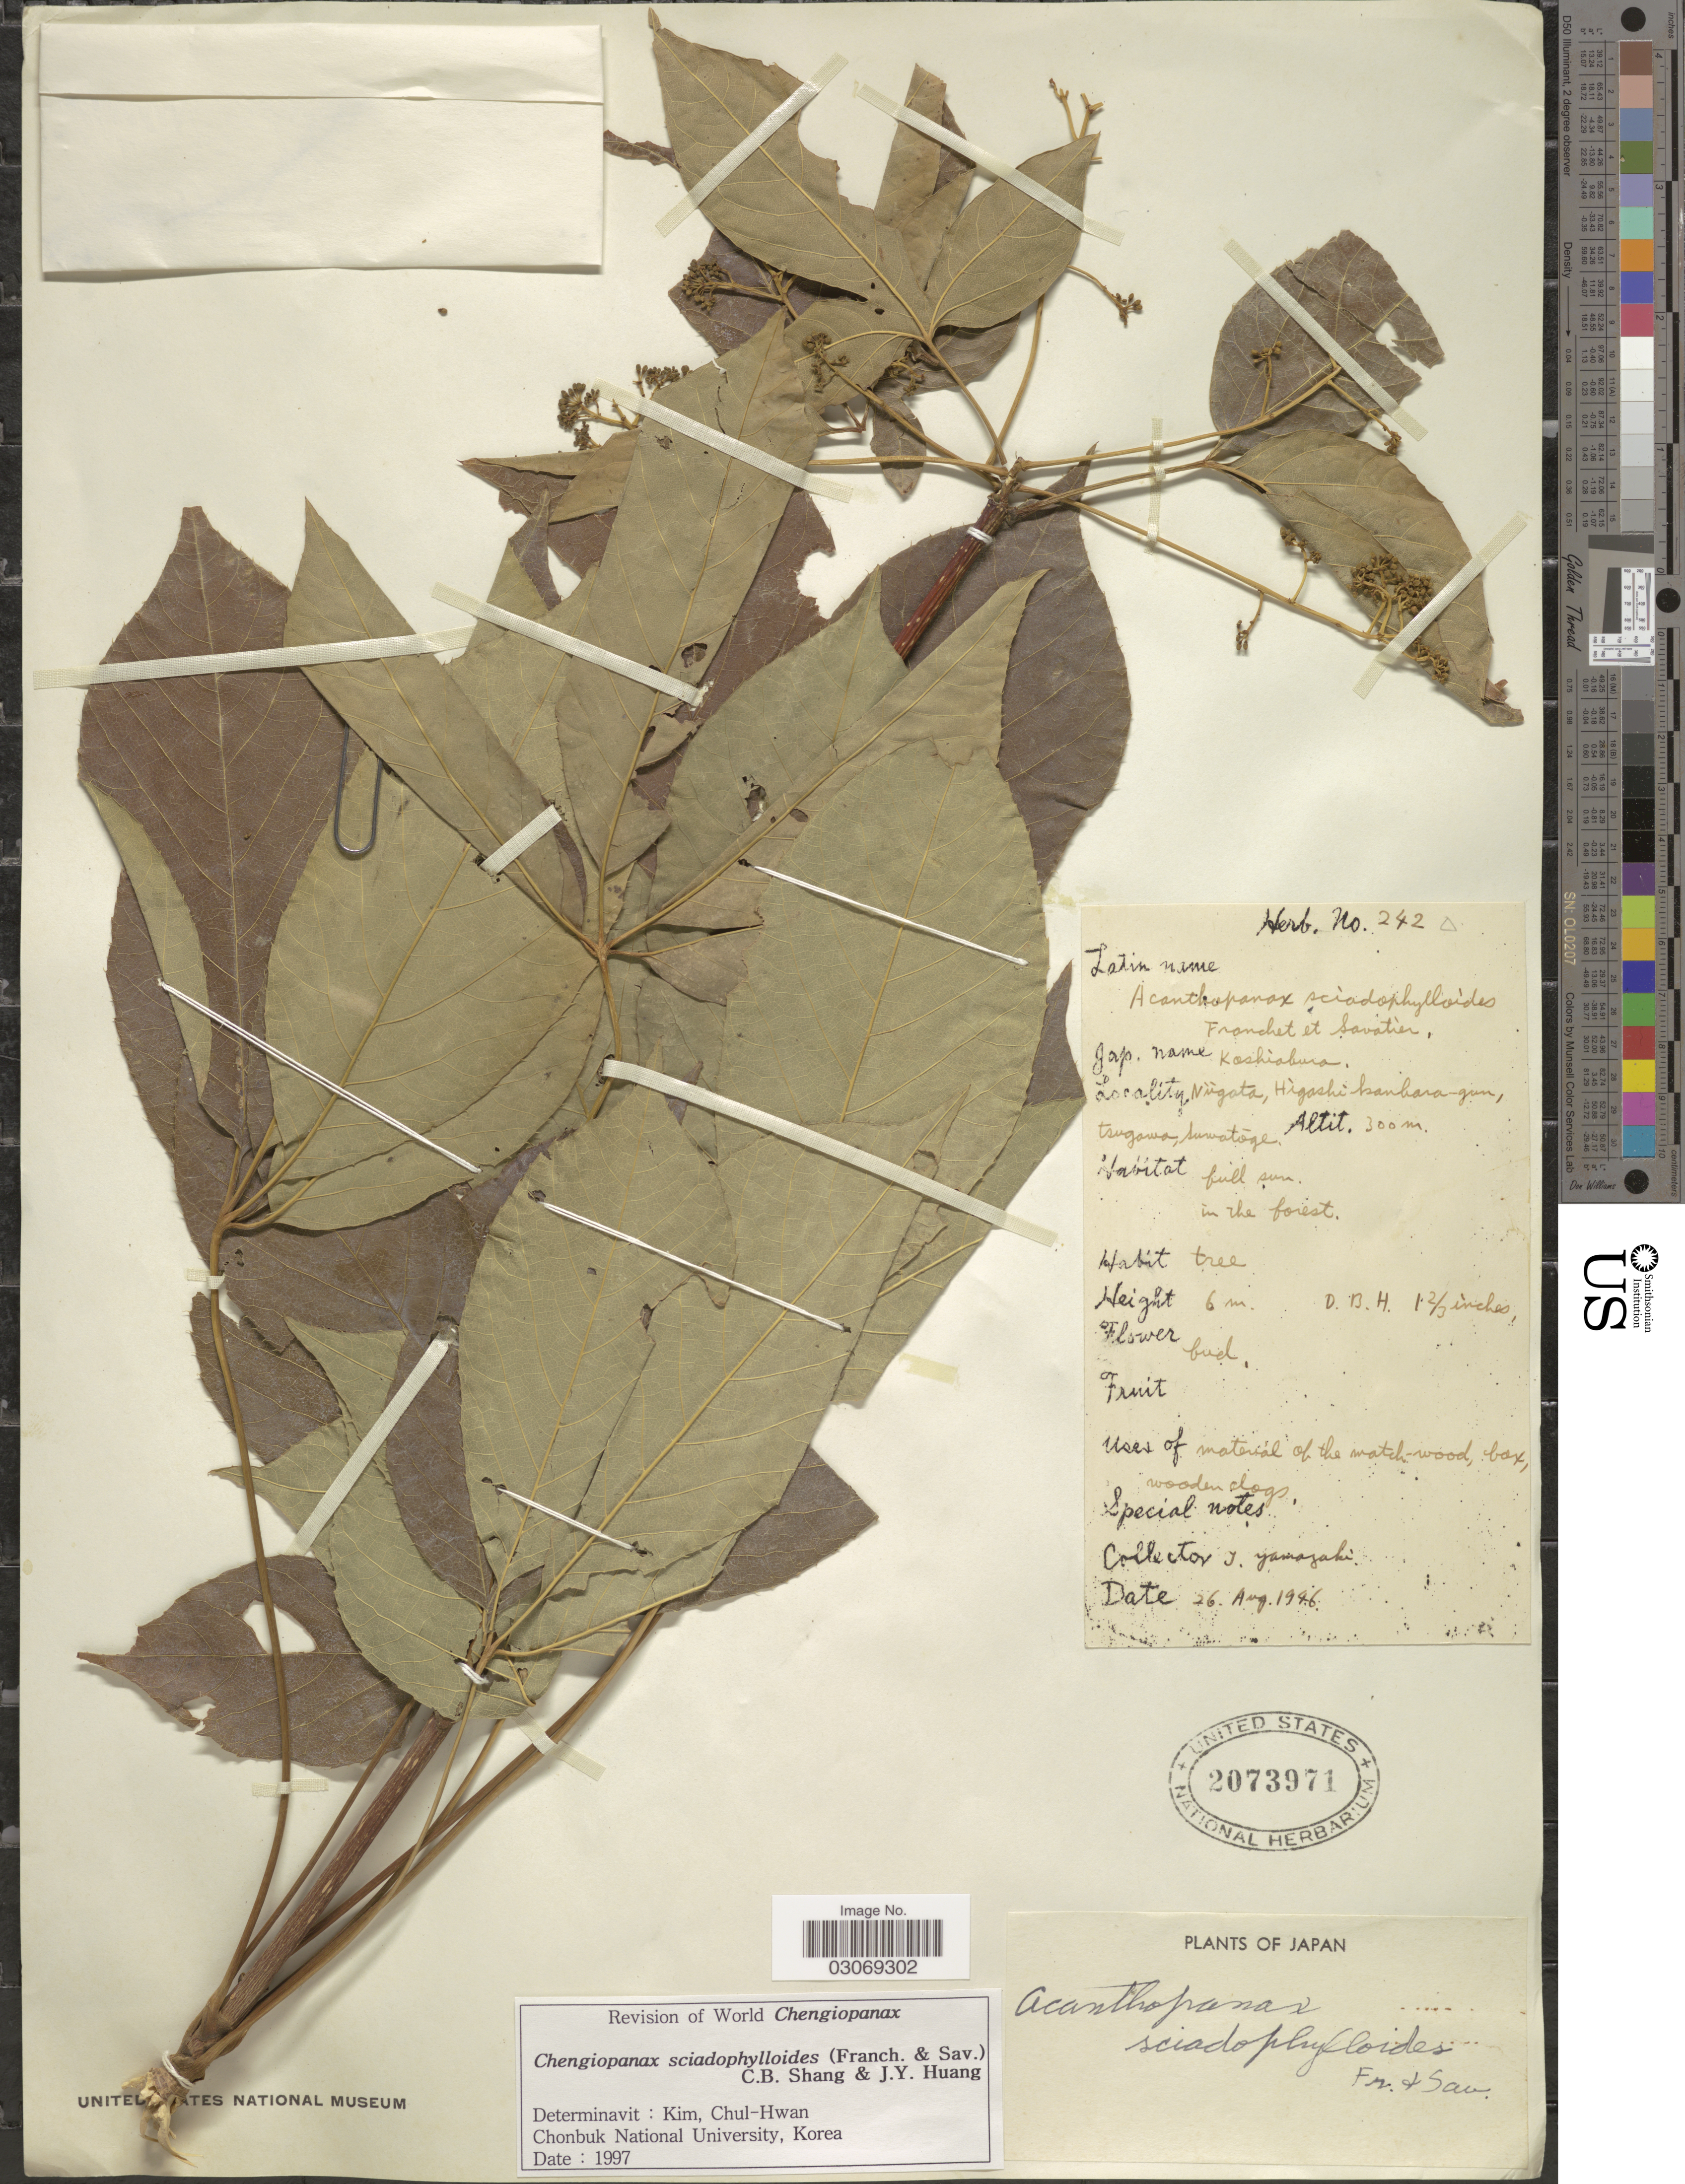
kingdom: Plantae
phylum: Tracheophyta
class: Magnoliopsida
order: Apiales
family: Araliaceae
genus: Chengiopanax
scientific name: Chengiopanax sciadophylloides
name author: (Franch. & Sav.) C.B. Shang & J.Y. Huang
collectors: T. Yamazaki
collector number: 242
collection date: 1946-08-26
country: Japan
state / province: Niigata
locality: Higashi kanibara-gun, tsugawa, Suwatôge.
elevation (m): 300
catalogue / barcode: US 2073971